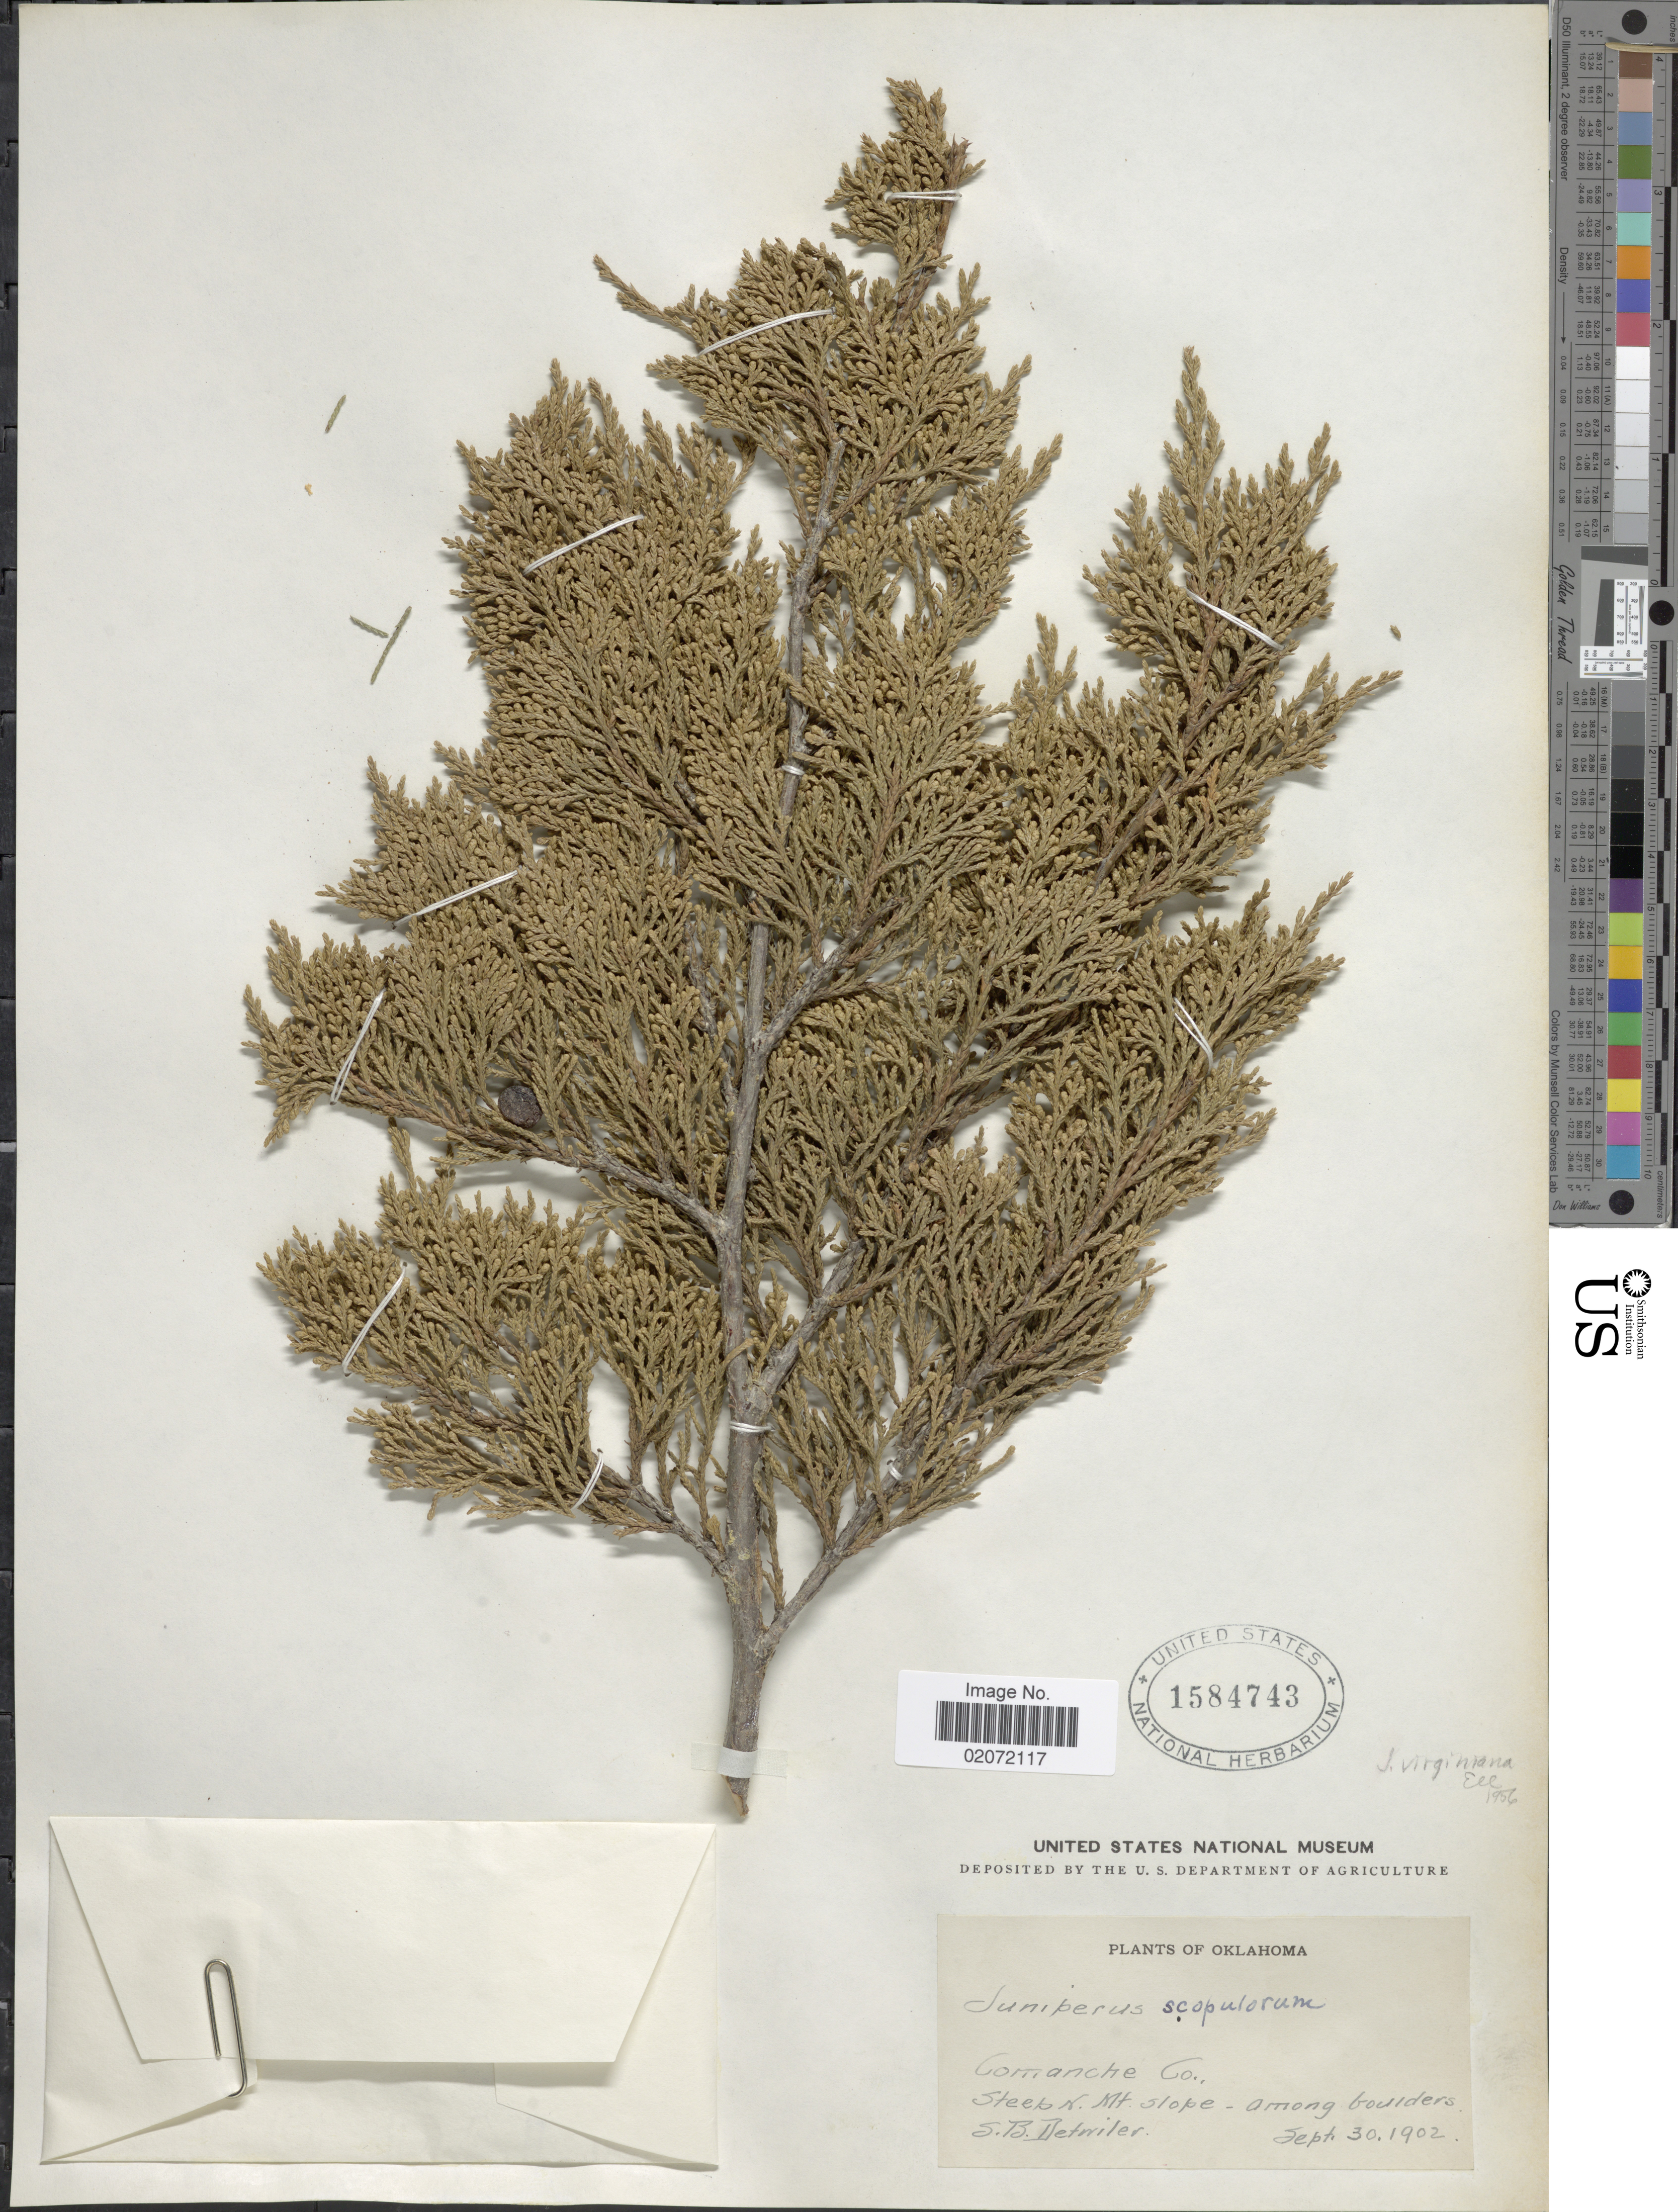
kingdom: Plantae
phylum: Tracheophyta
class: Pinopsida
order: Pinales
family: Cupressaceae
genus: Juniperus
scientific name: Juniperus virginiana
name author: L.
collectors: S. Detwiler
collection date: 1902-09-30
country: United States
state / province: Oklahoma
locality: Oklahoma. Comanche Co.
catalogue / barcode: US 1584743